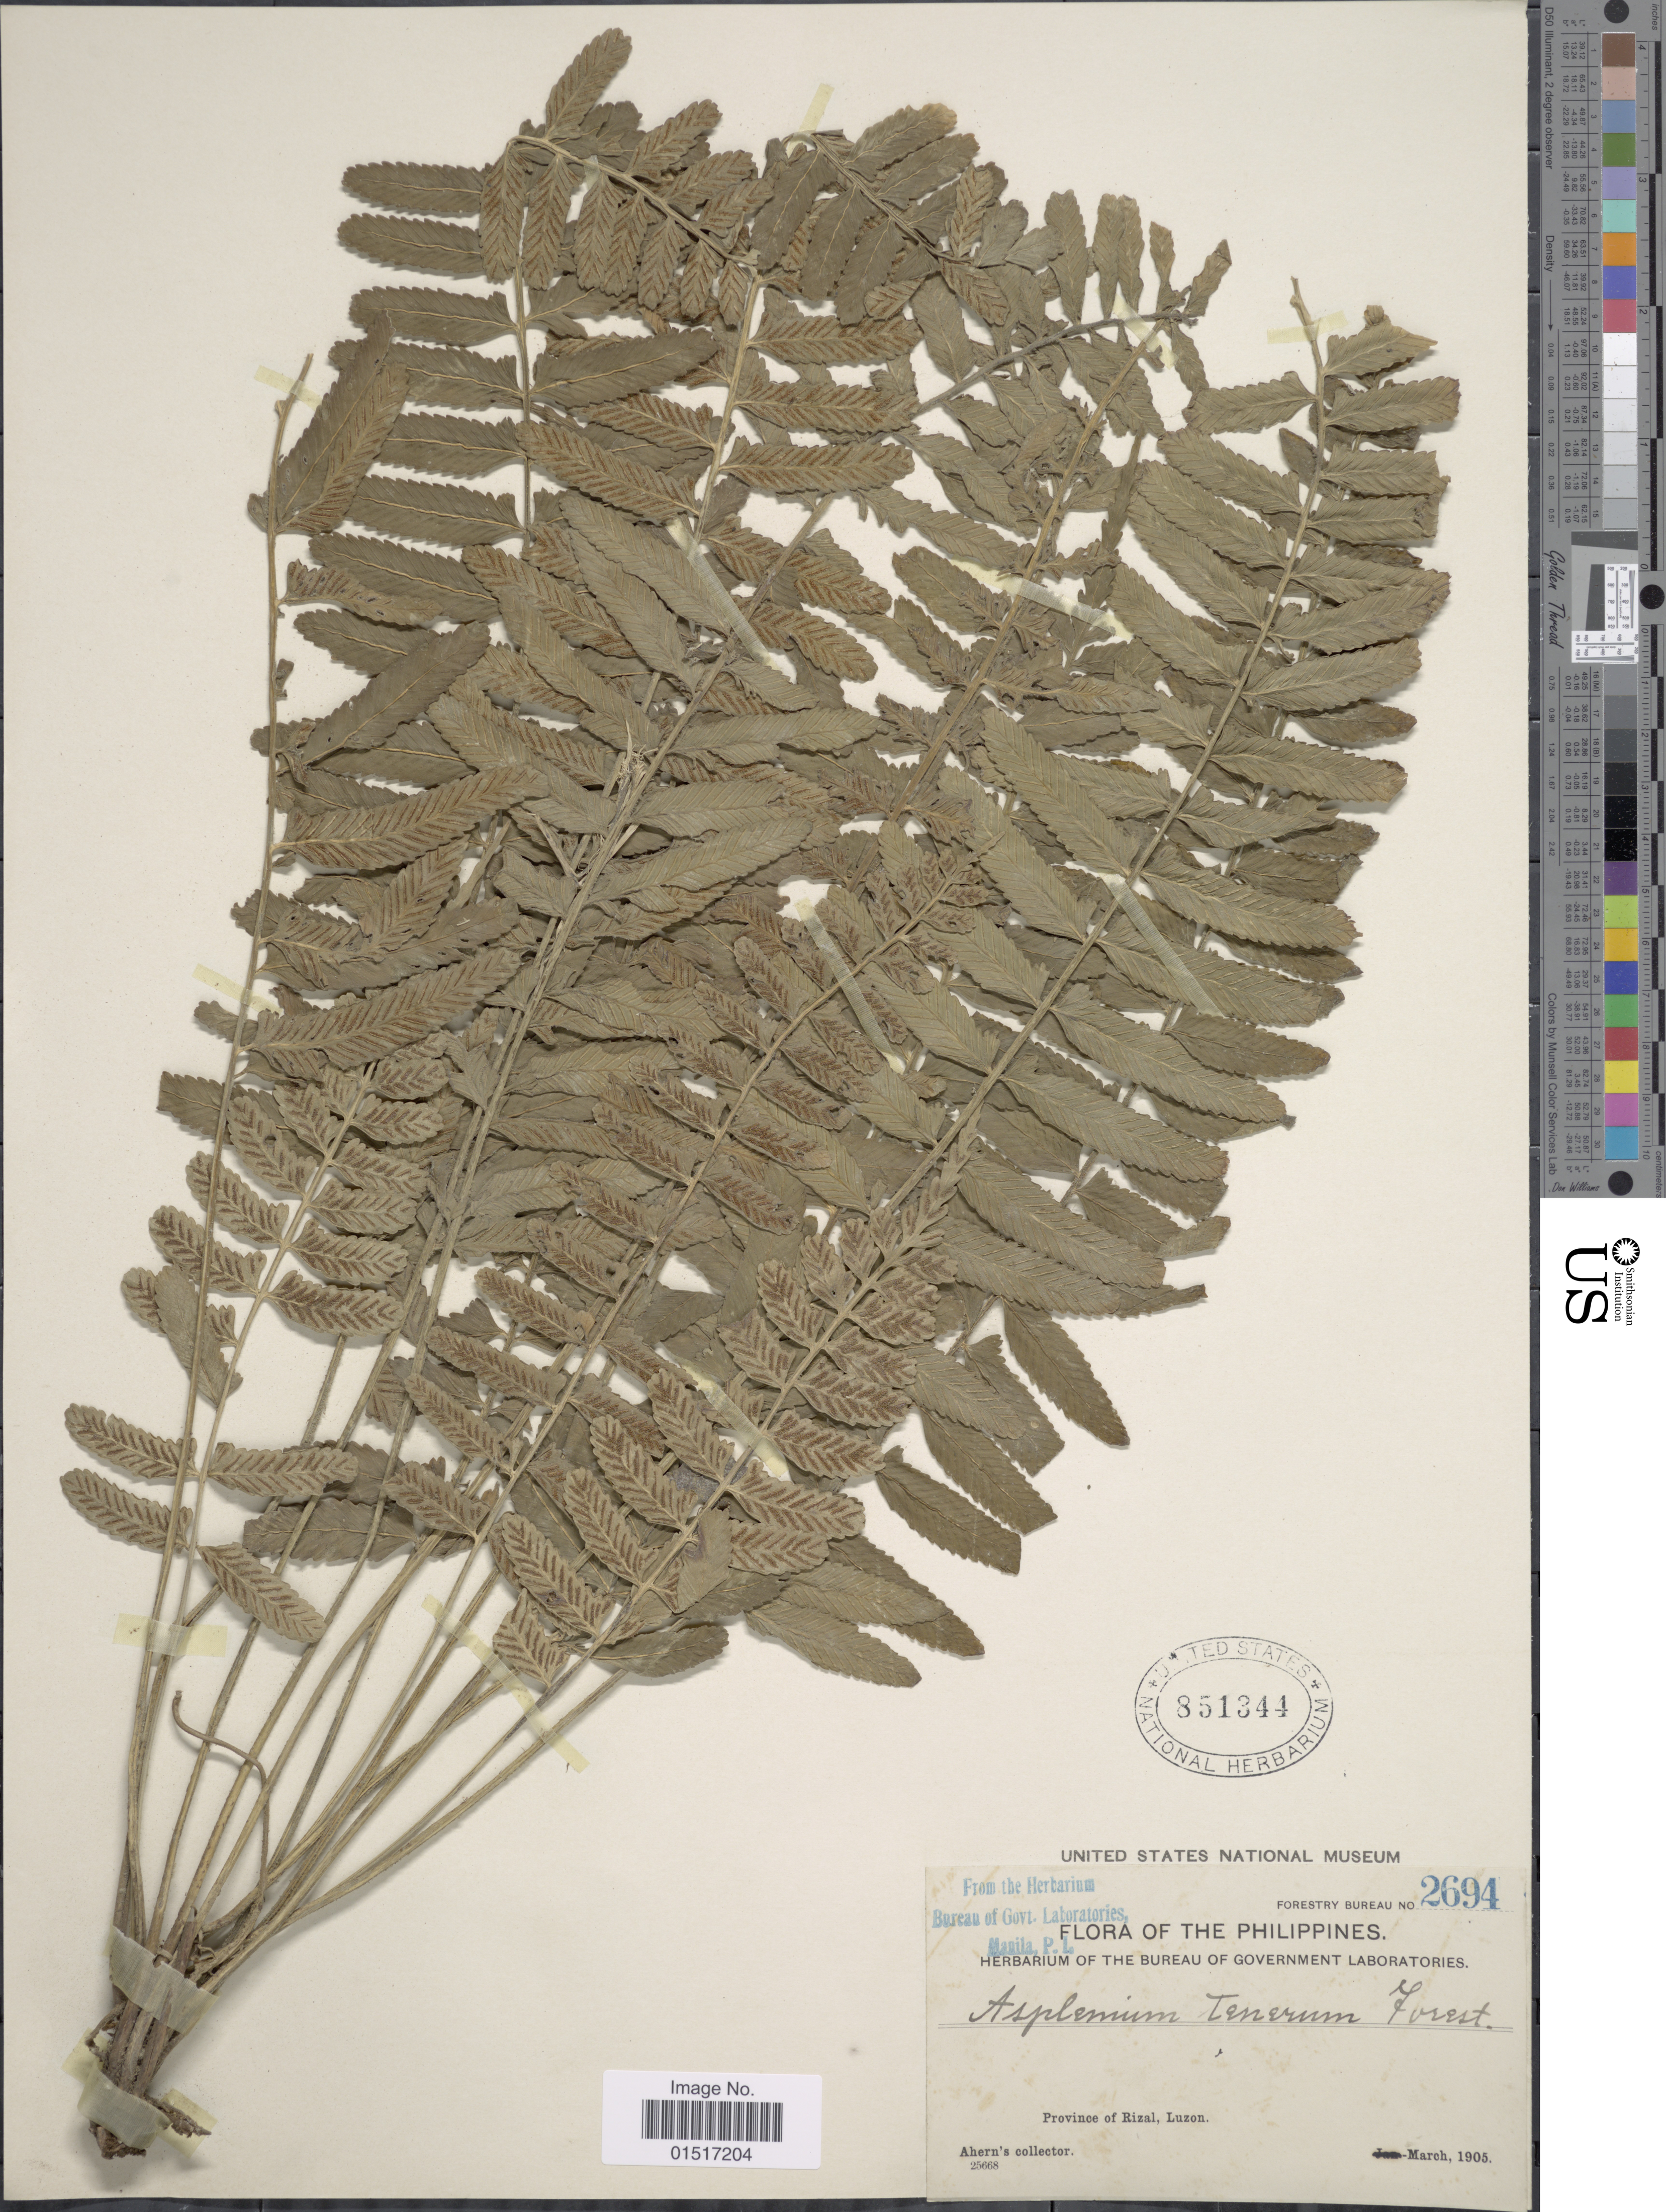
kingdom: Plantae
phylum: Tracheophyta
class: Polypodiopsida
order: Polypodiales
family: Aspleniaceae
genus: Asplenium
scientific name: Asplenium tenerum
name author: G. Forst.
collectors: Ahern's collector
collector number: Forestry Bureau 2694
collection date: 1905-03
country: Philippines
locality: Province of Rizal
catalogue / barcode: US 851344